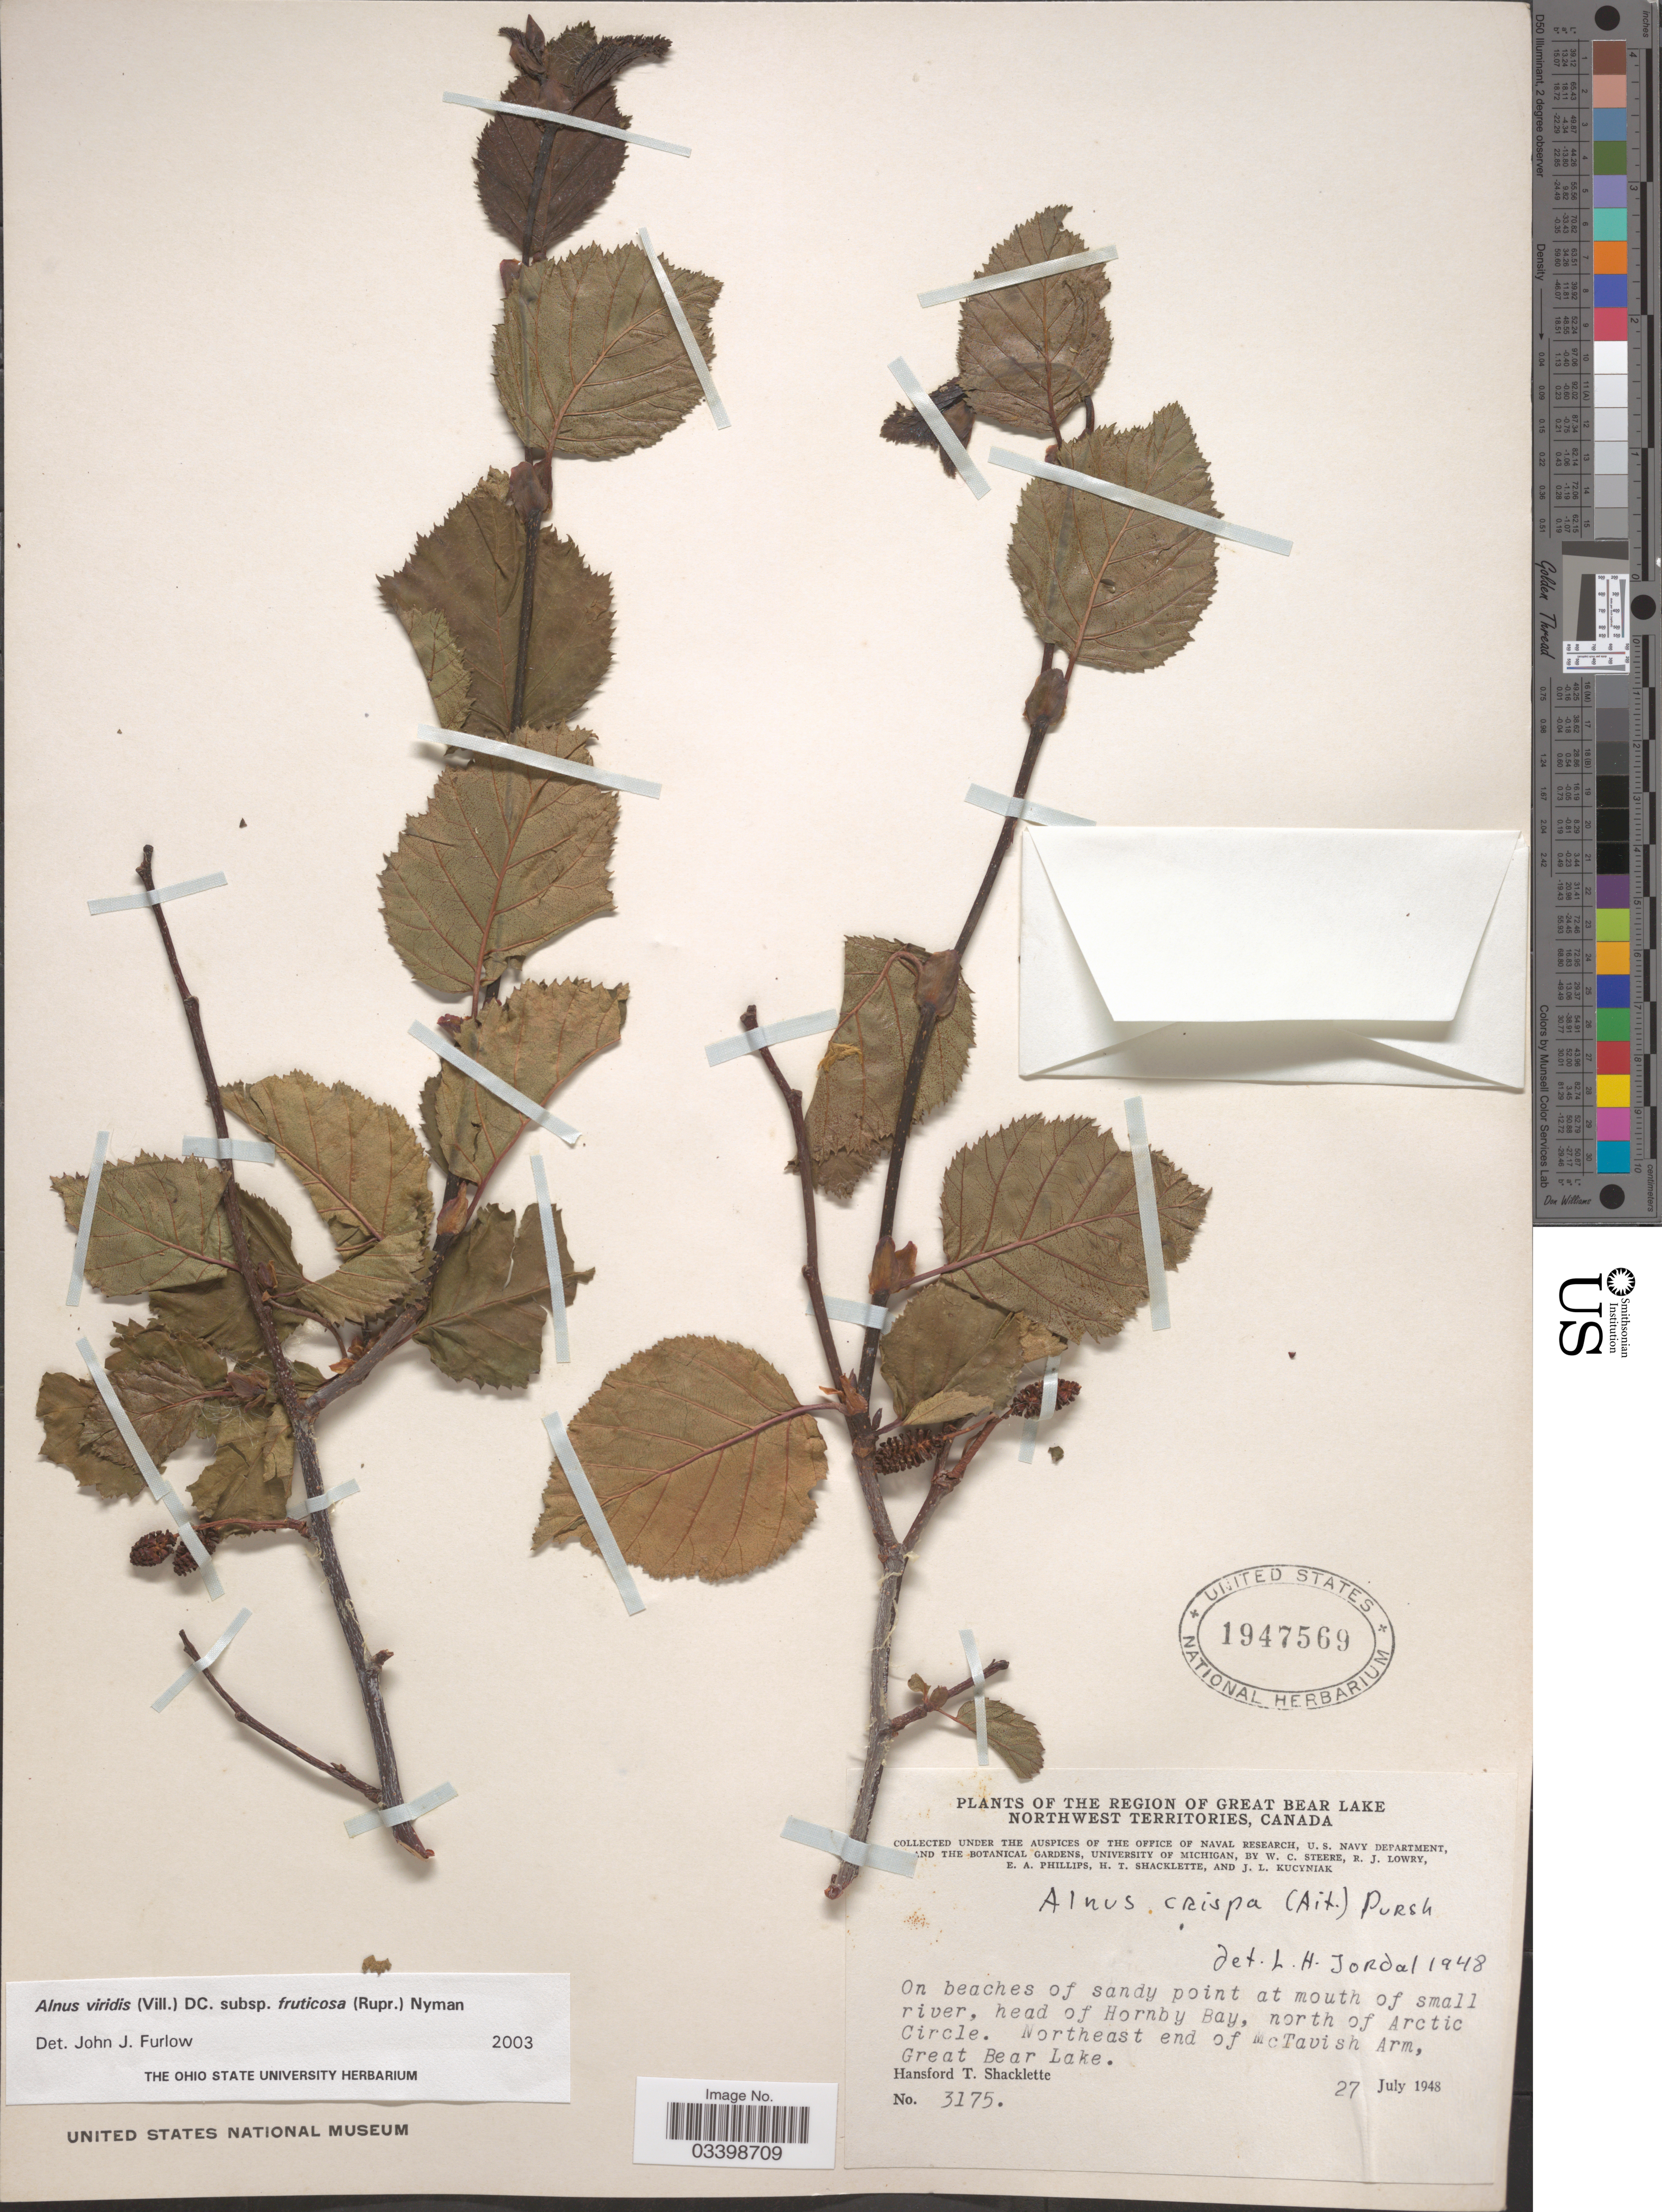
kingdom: Plantae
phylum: Tracheophyta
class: Magnoliopsida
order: Fagales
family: Betulaceae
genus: Alnus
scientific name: Alnus viridis subsp. fruticosa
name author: (Rupr.) Nyman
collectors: H. Shacklette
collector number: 3175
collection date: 1948-07-27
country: Canada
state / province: Northwest Territories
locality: The Region of Great Bear Lake. On beaches of sandy point at mouth of small river, head of Hornby Bay, north of Arctic Circle. Northeast end of McTavish Arm, Great Bear Lake.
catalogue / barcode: US 1947569